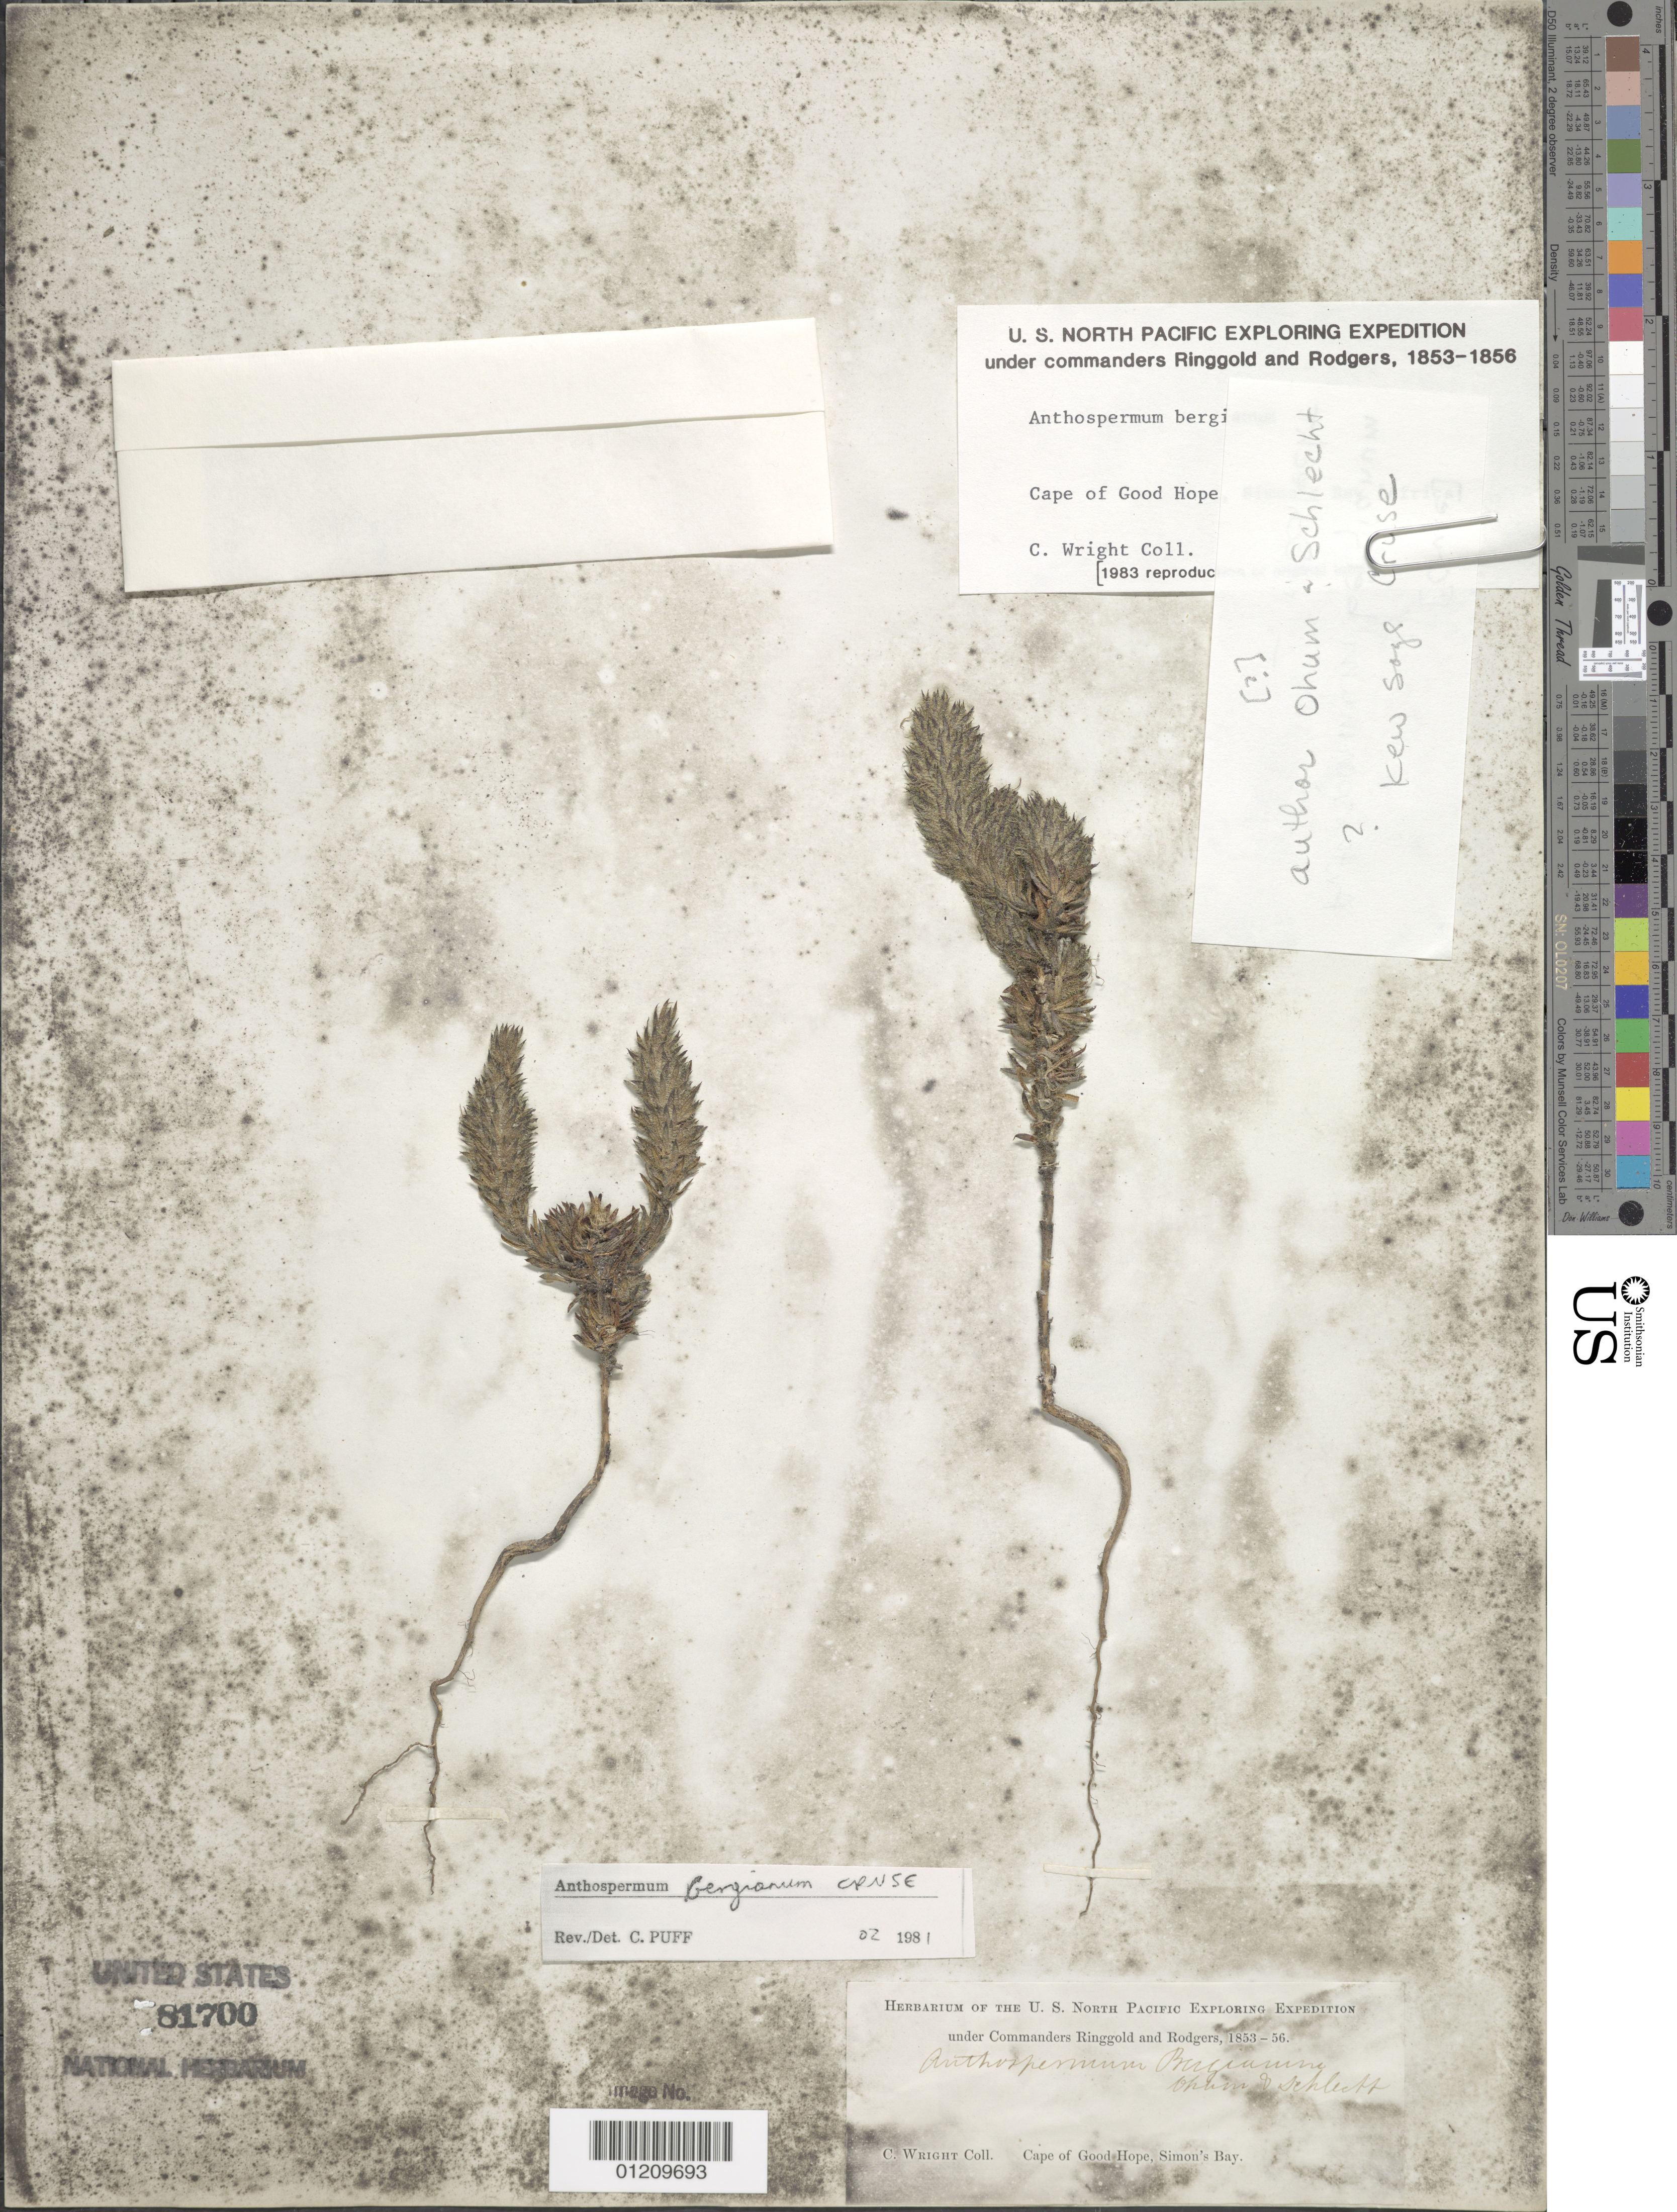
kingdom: Plantae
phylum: Tracheophyta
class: Magnoliopsida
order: Gentianales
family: Rubiaceae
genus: Anthospermum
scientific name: Anthospermum bergianum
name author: Cruse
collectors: C. Wright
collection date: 1853/1856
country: South Africa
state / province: Western Cape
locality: Cape of Good Hope, Simon's Bay.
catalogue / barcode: US 81700